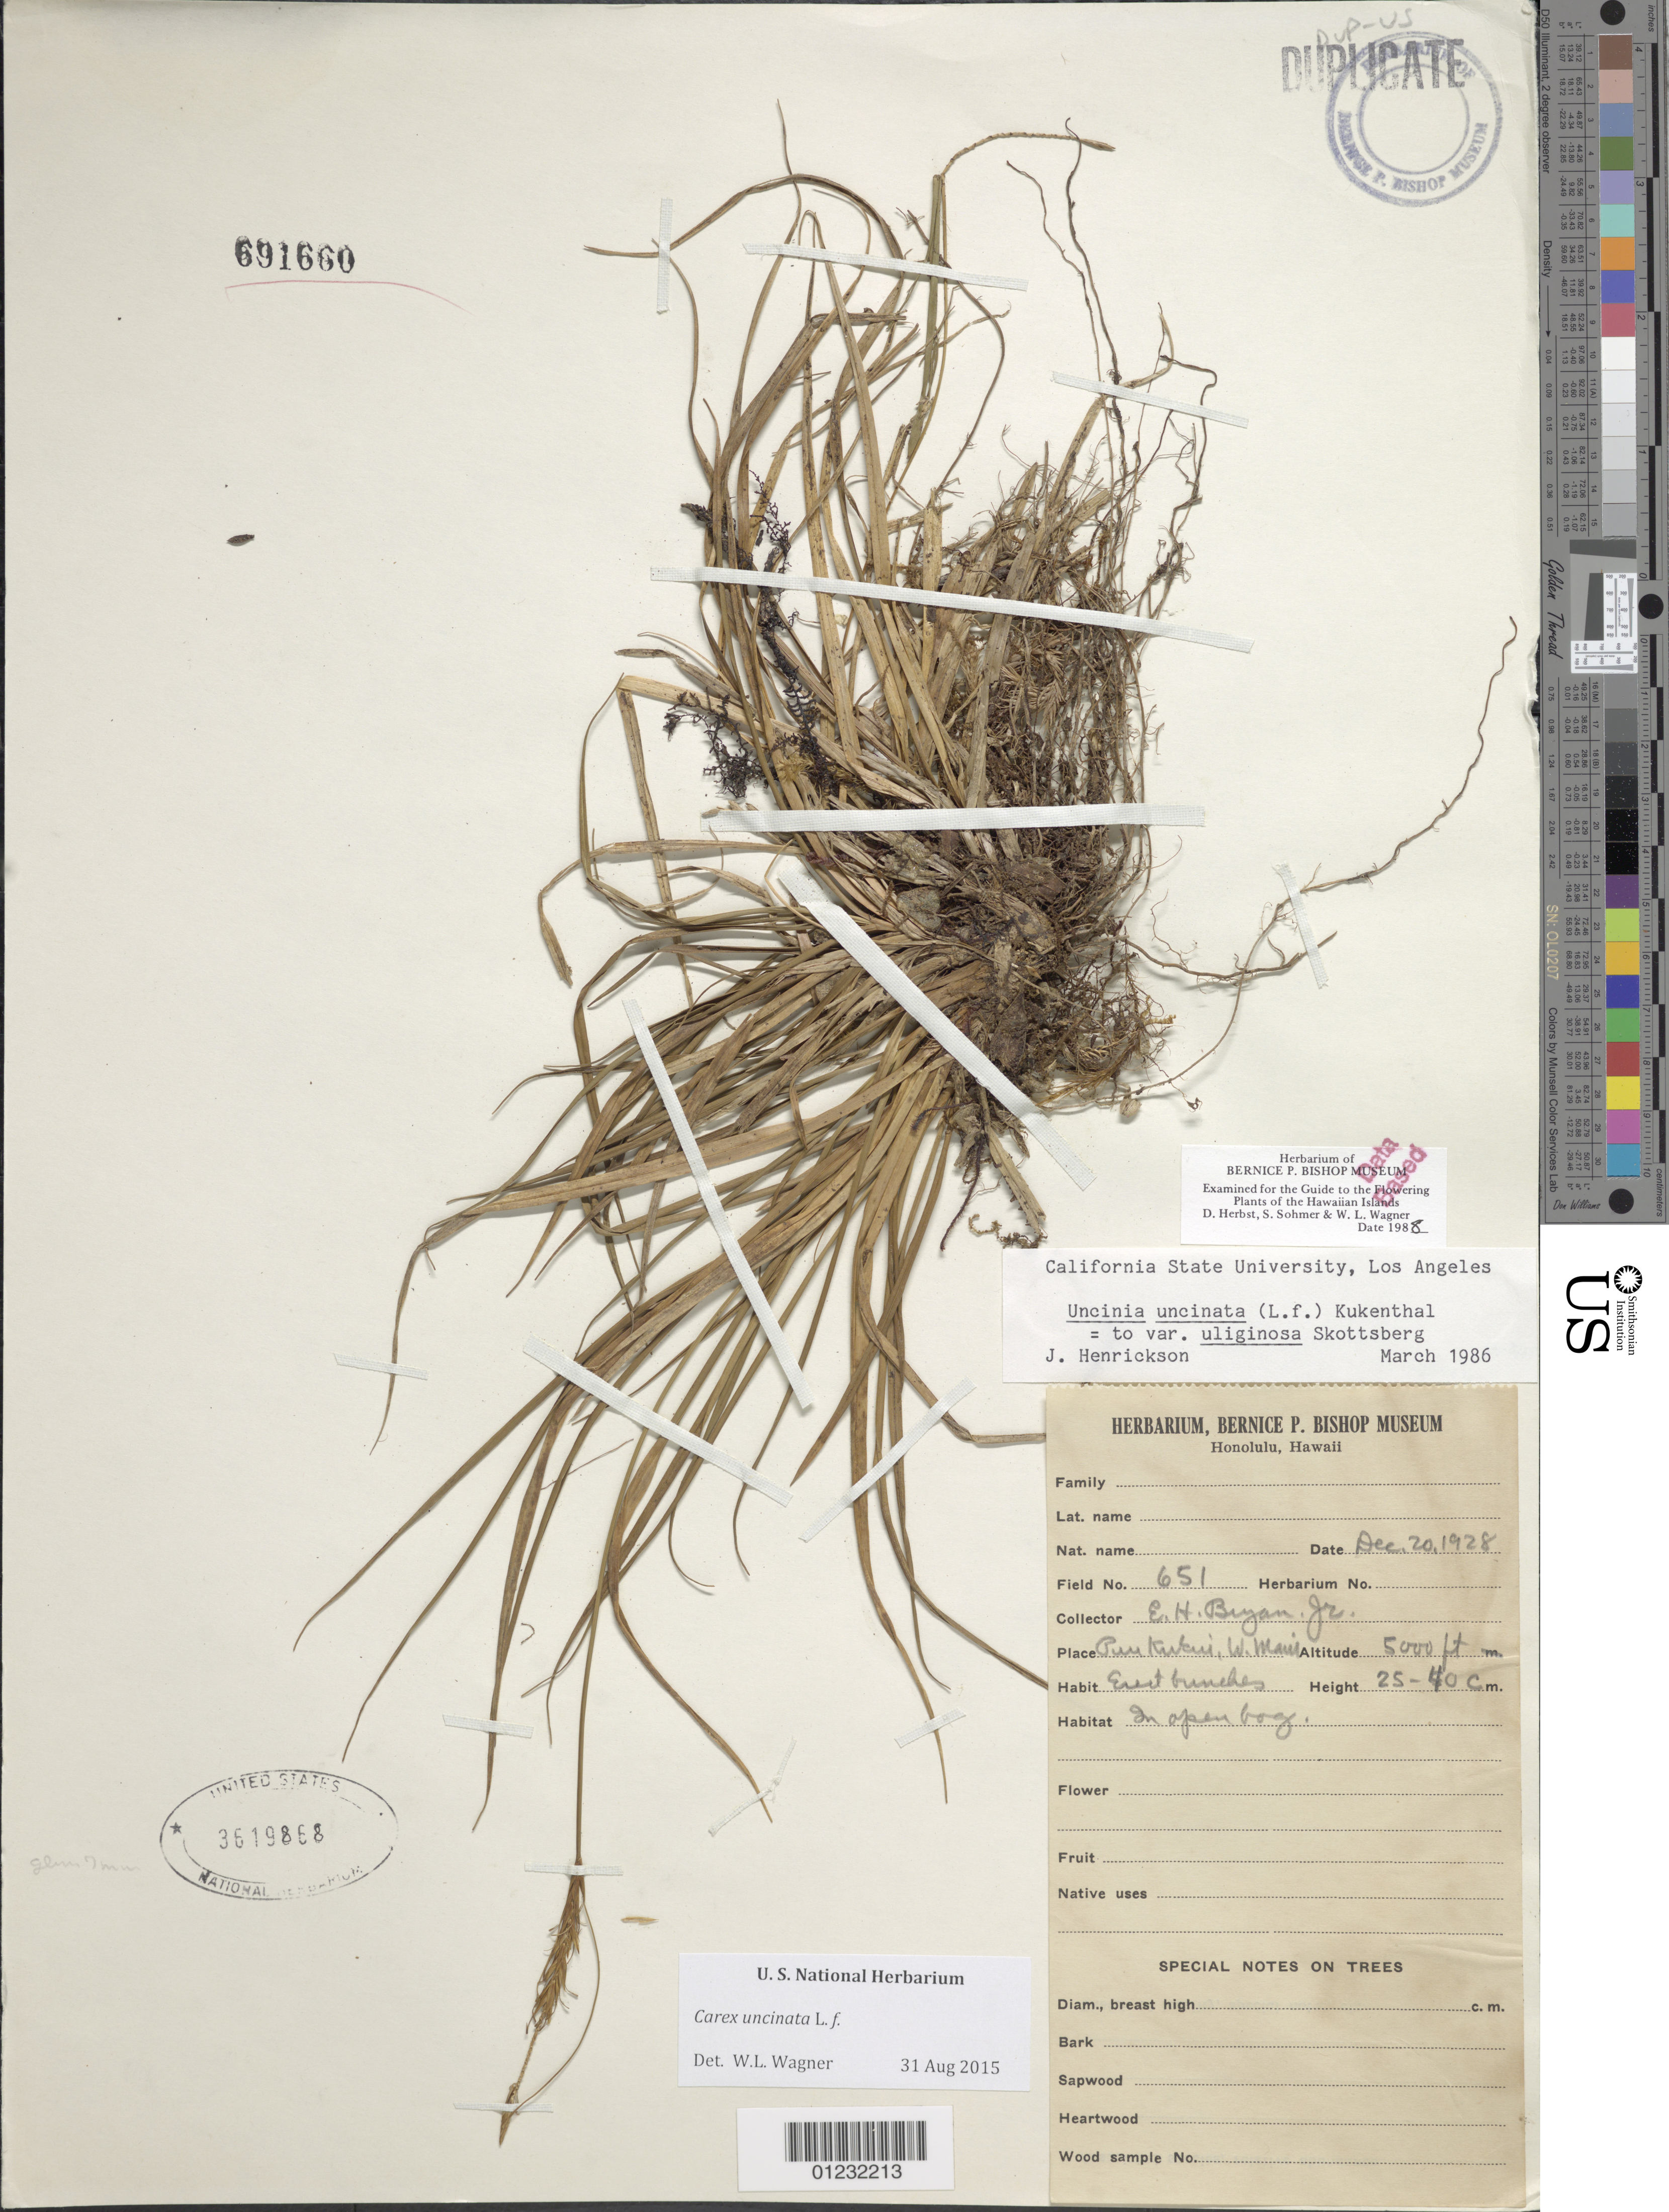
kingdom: Plantae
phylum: Tracheophyta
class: Liliopsida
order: Poales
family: Cyperaceae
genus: Carex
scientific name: Carex uncinata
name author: L. f.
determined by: Wagner, W. L., (BOT), Smithsonian Institution - National Museum of Natural History (UNITED STATES)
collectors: J. Bryan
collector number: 651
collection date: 1928-12-20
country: United States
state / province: Hawaii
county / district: Maui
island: Maui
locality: W Maui, Puu Kukui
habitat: In open bog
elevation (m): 1524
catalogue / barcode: US 3619868